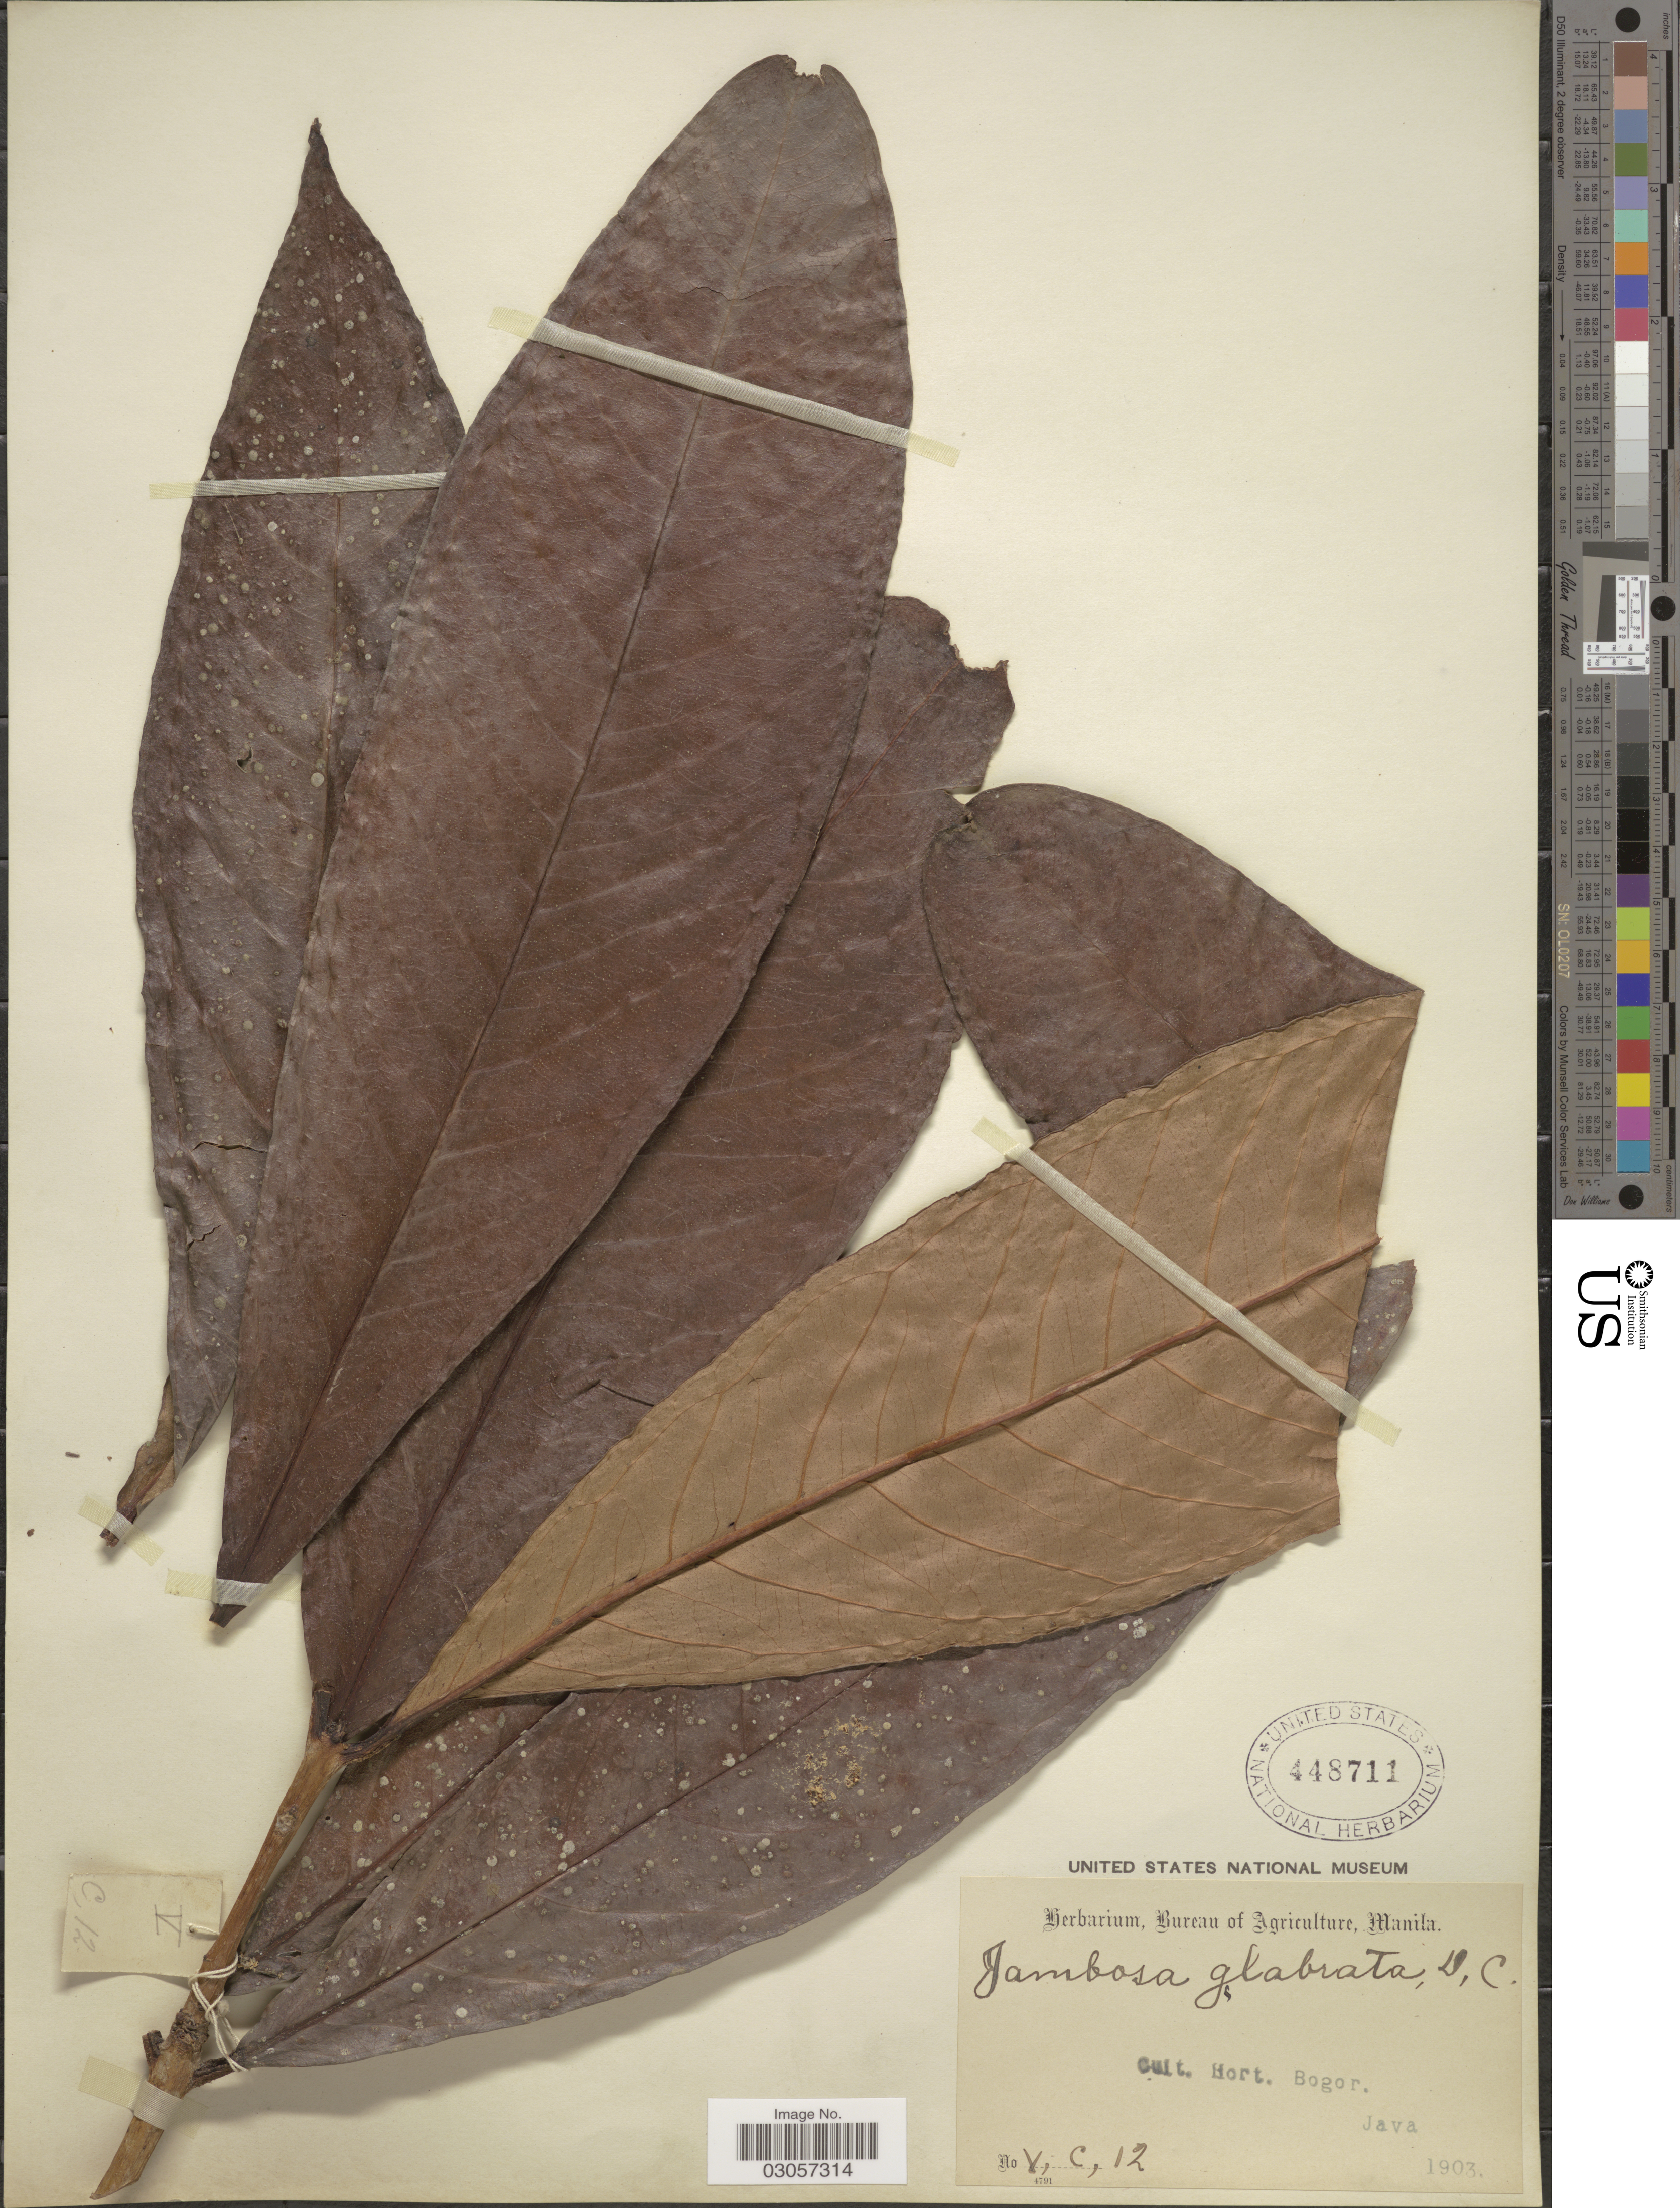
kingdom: Plantae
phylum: Tracheophyta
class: Magnoliopsida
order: Myrtales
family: Myrtaceae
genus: Syzygium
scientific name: Syzygium sp.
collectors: Ex herb. Bureau of Agriculture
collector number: V,C, 12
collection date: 1903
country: Indonesia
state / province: Java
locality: Cult. Hort. Bogor.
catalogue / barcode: US 448711